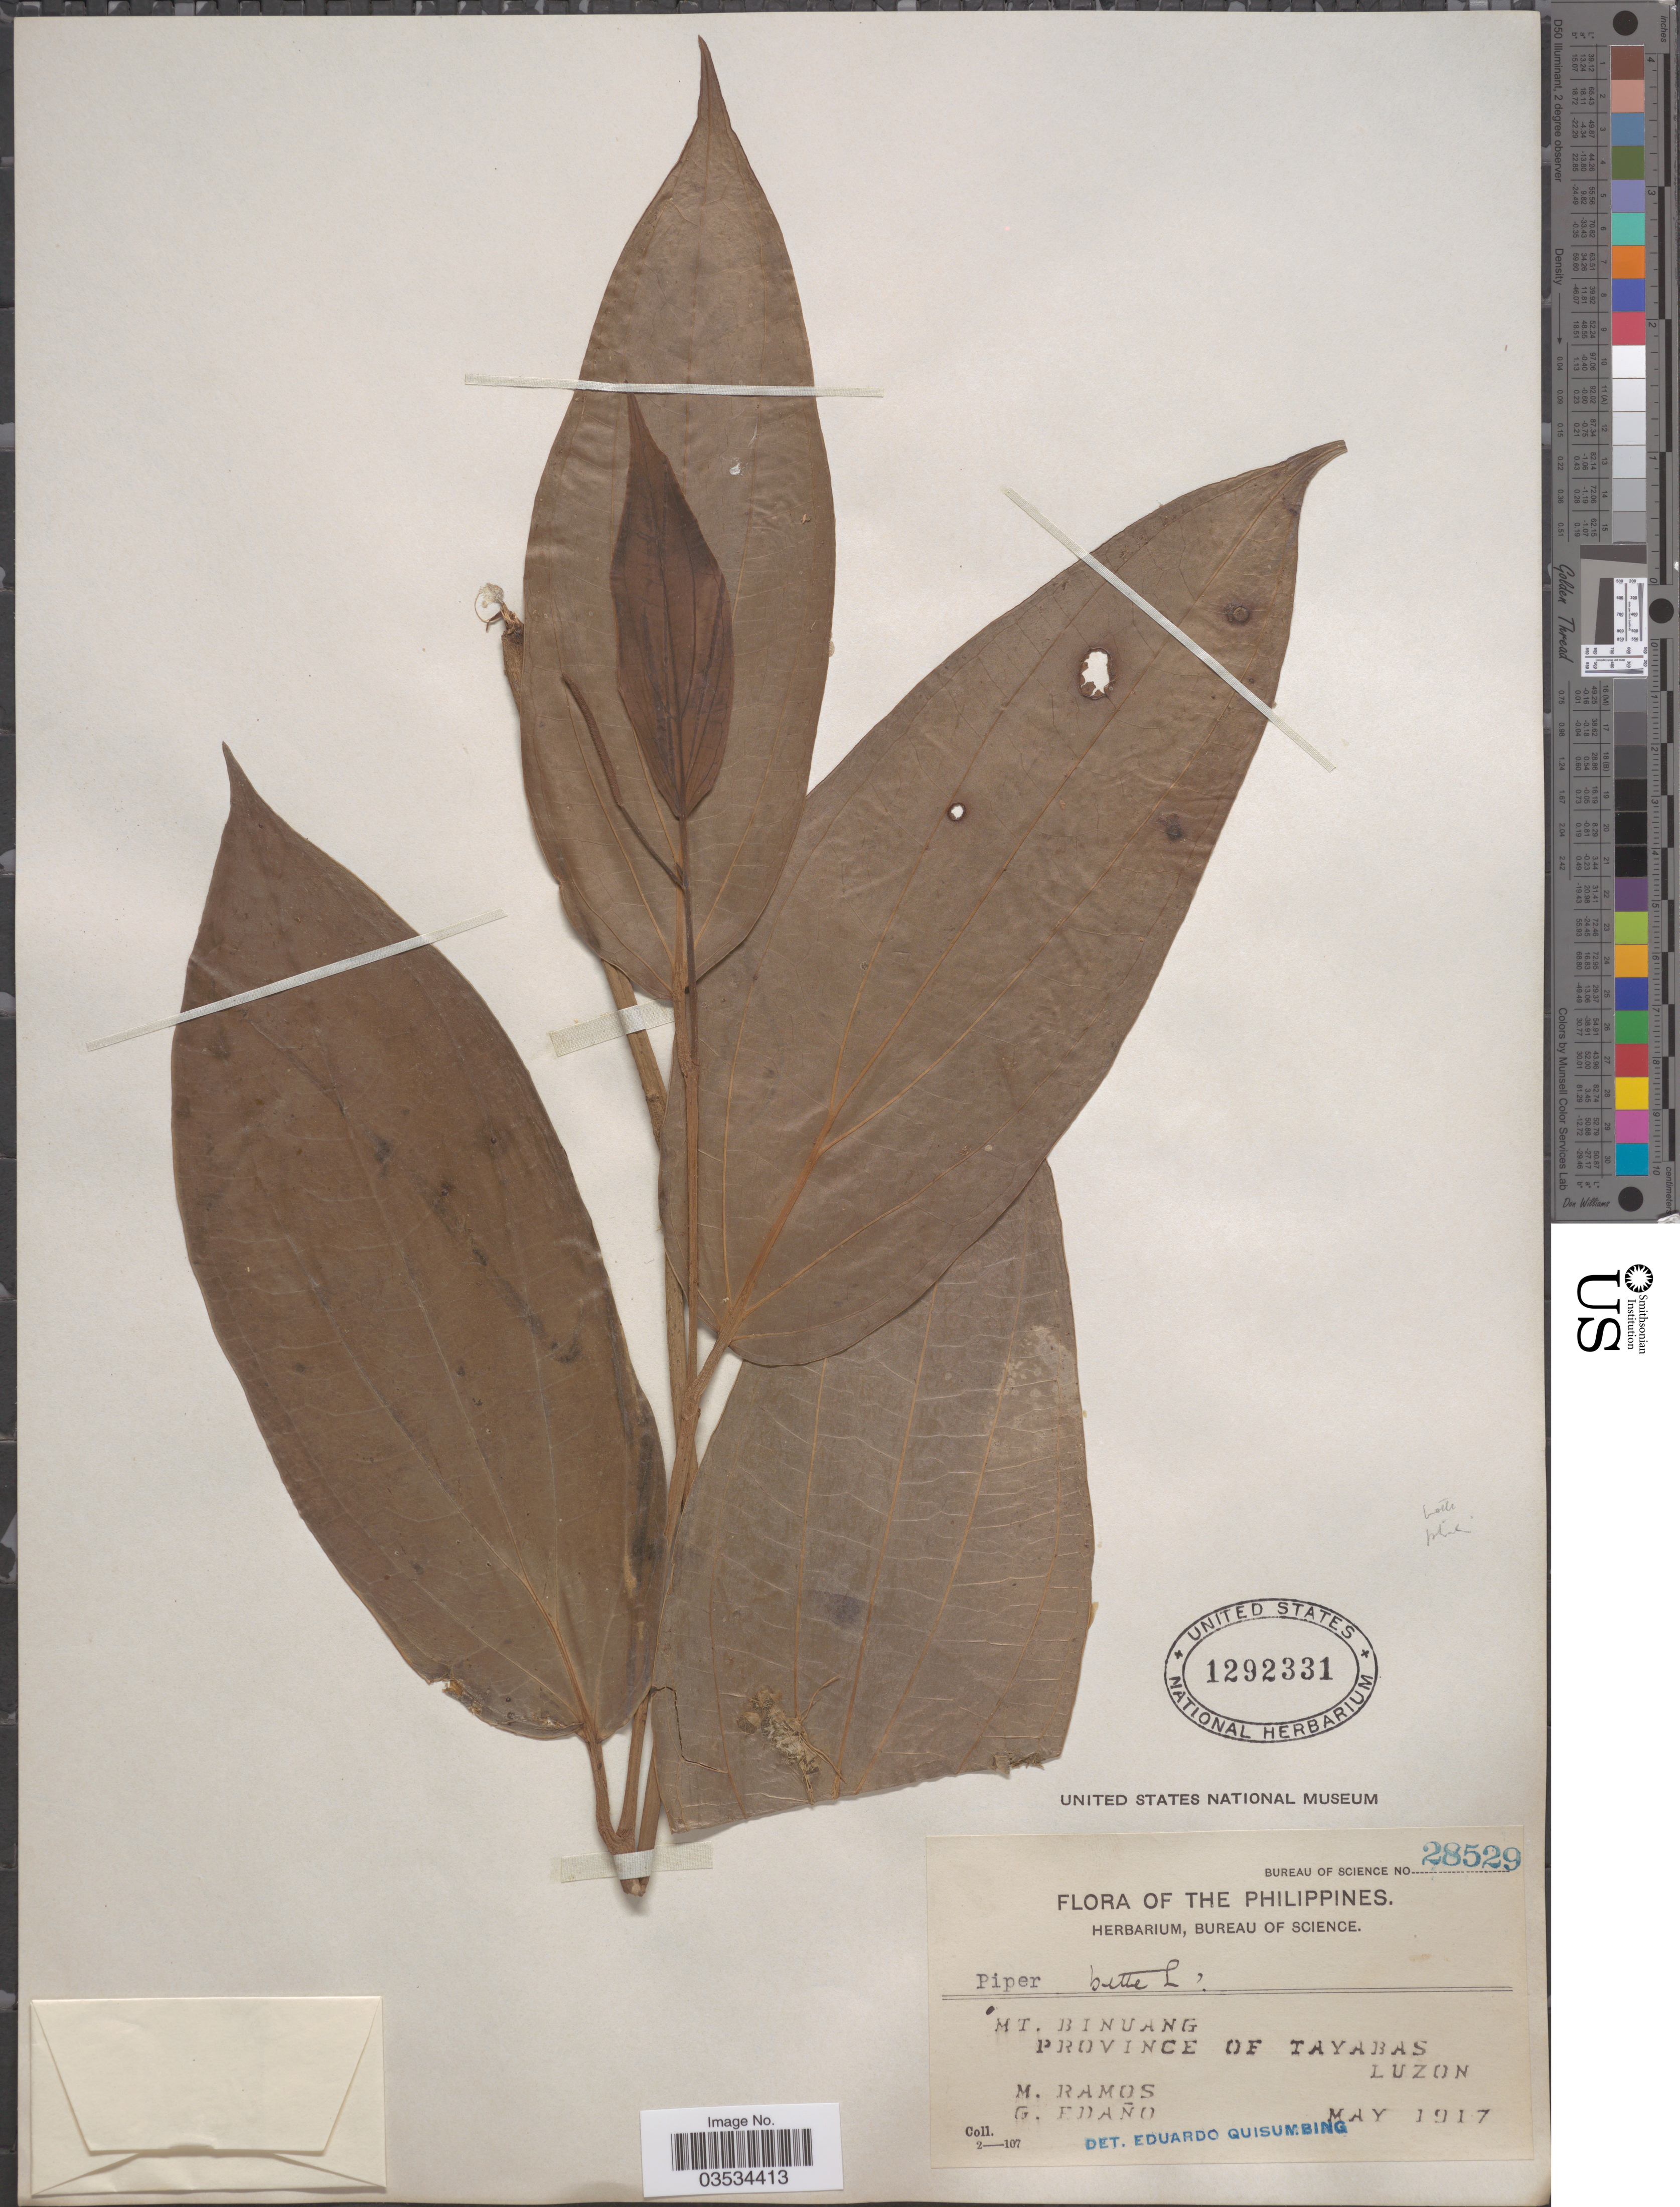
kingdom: Plantae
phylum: Tracheophyta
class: Magnoliopsida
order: Piperales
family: Piperaceae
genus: Piper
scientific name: Piper betle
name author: L.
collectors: M. Ramos & G. Edaño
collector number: Bureau of Science 28529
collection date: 1917-05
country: Philippines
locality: Mt. Binuang. Province of Tayabas. Luzon.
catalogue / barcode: US 1292331